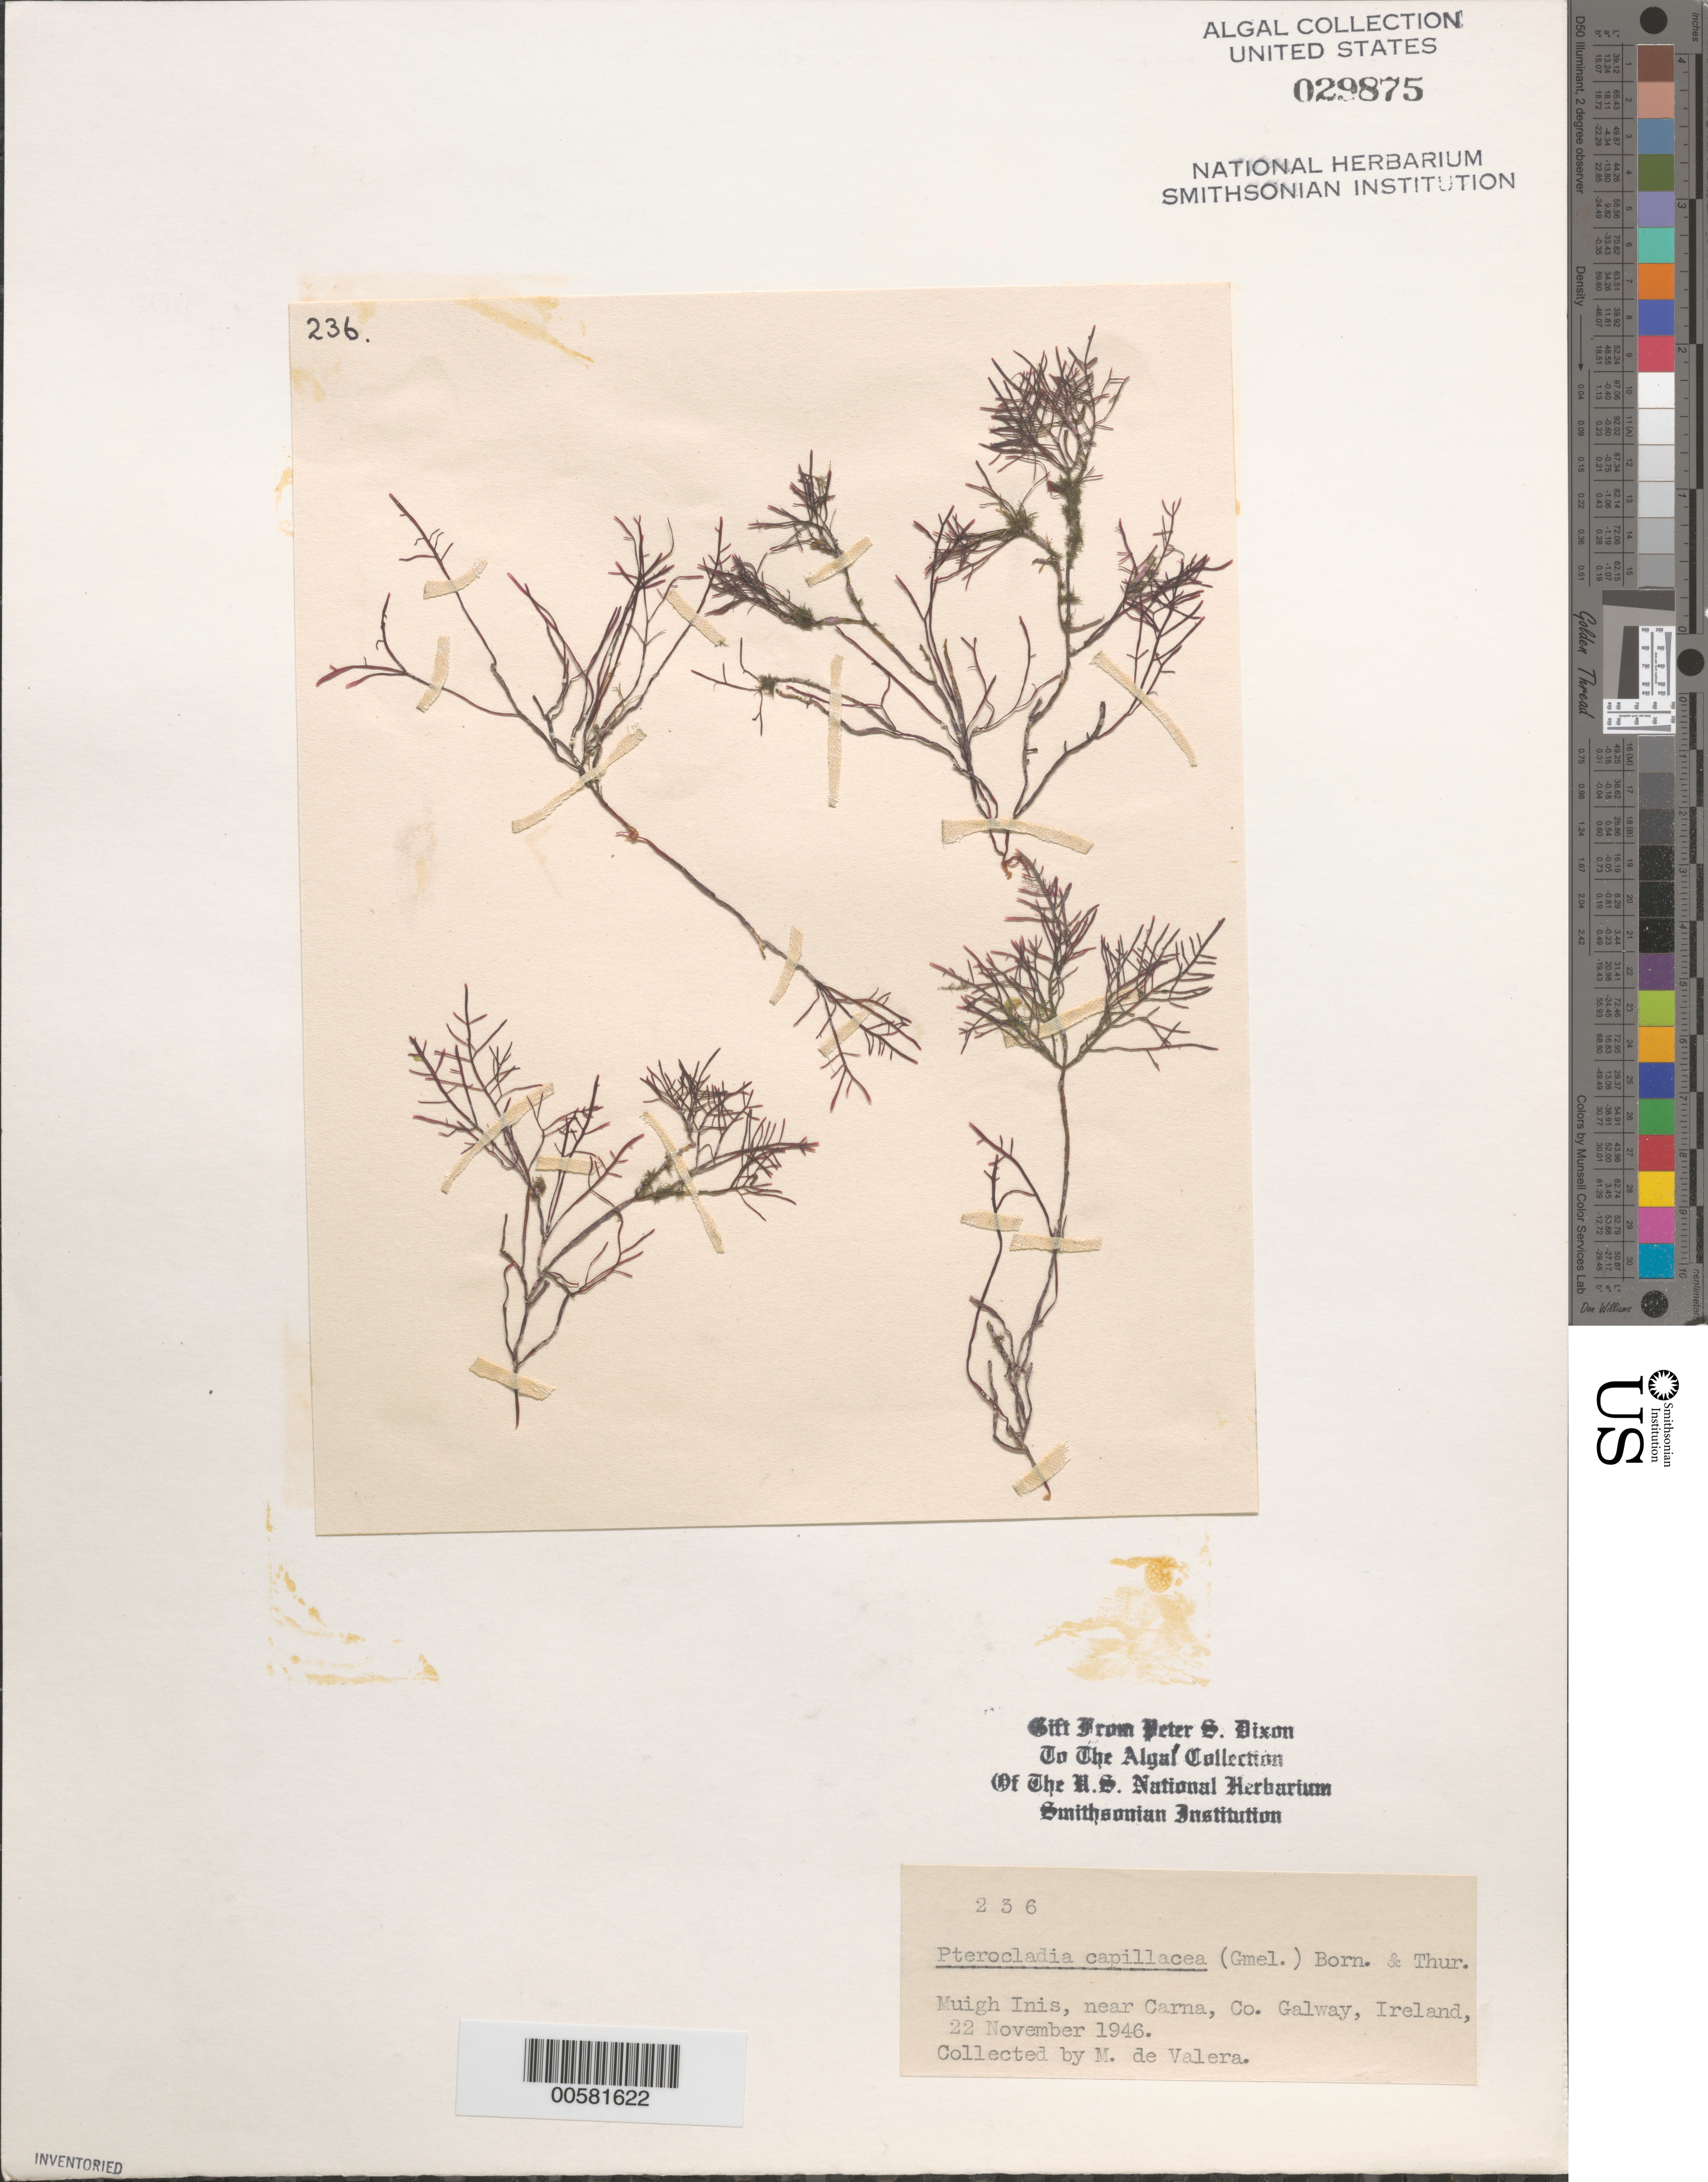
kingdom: Plantae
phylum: Rhodophyta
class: Florideophyceae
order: Gelidiales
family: Pterocladiaceae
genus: Pterocladiella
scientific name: Pterocladiella capillacea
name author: (S.G. Gmel.) Santelices & Hommers.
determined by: Algae name updating Project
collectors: M. De Valera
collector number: PSD 236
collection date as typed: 22 Nov 1946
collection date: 1946-11-22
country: Ireland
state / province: Connaught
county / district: Galway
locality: Muigh Inis, near Carna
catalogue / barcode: US 29875